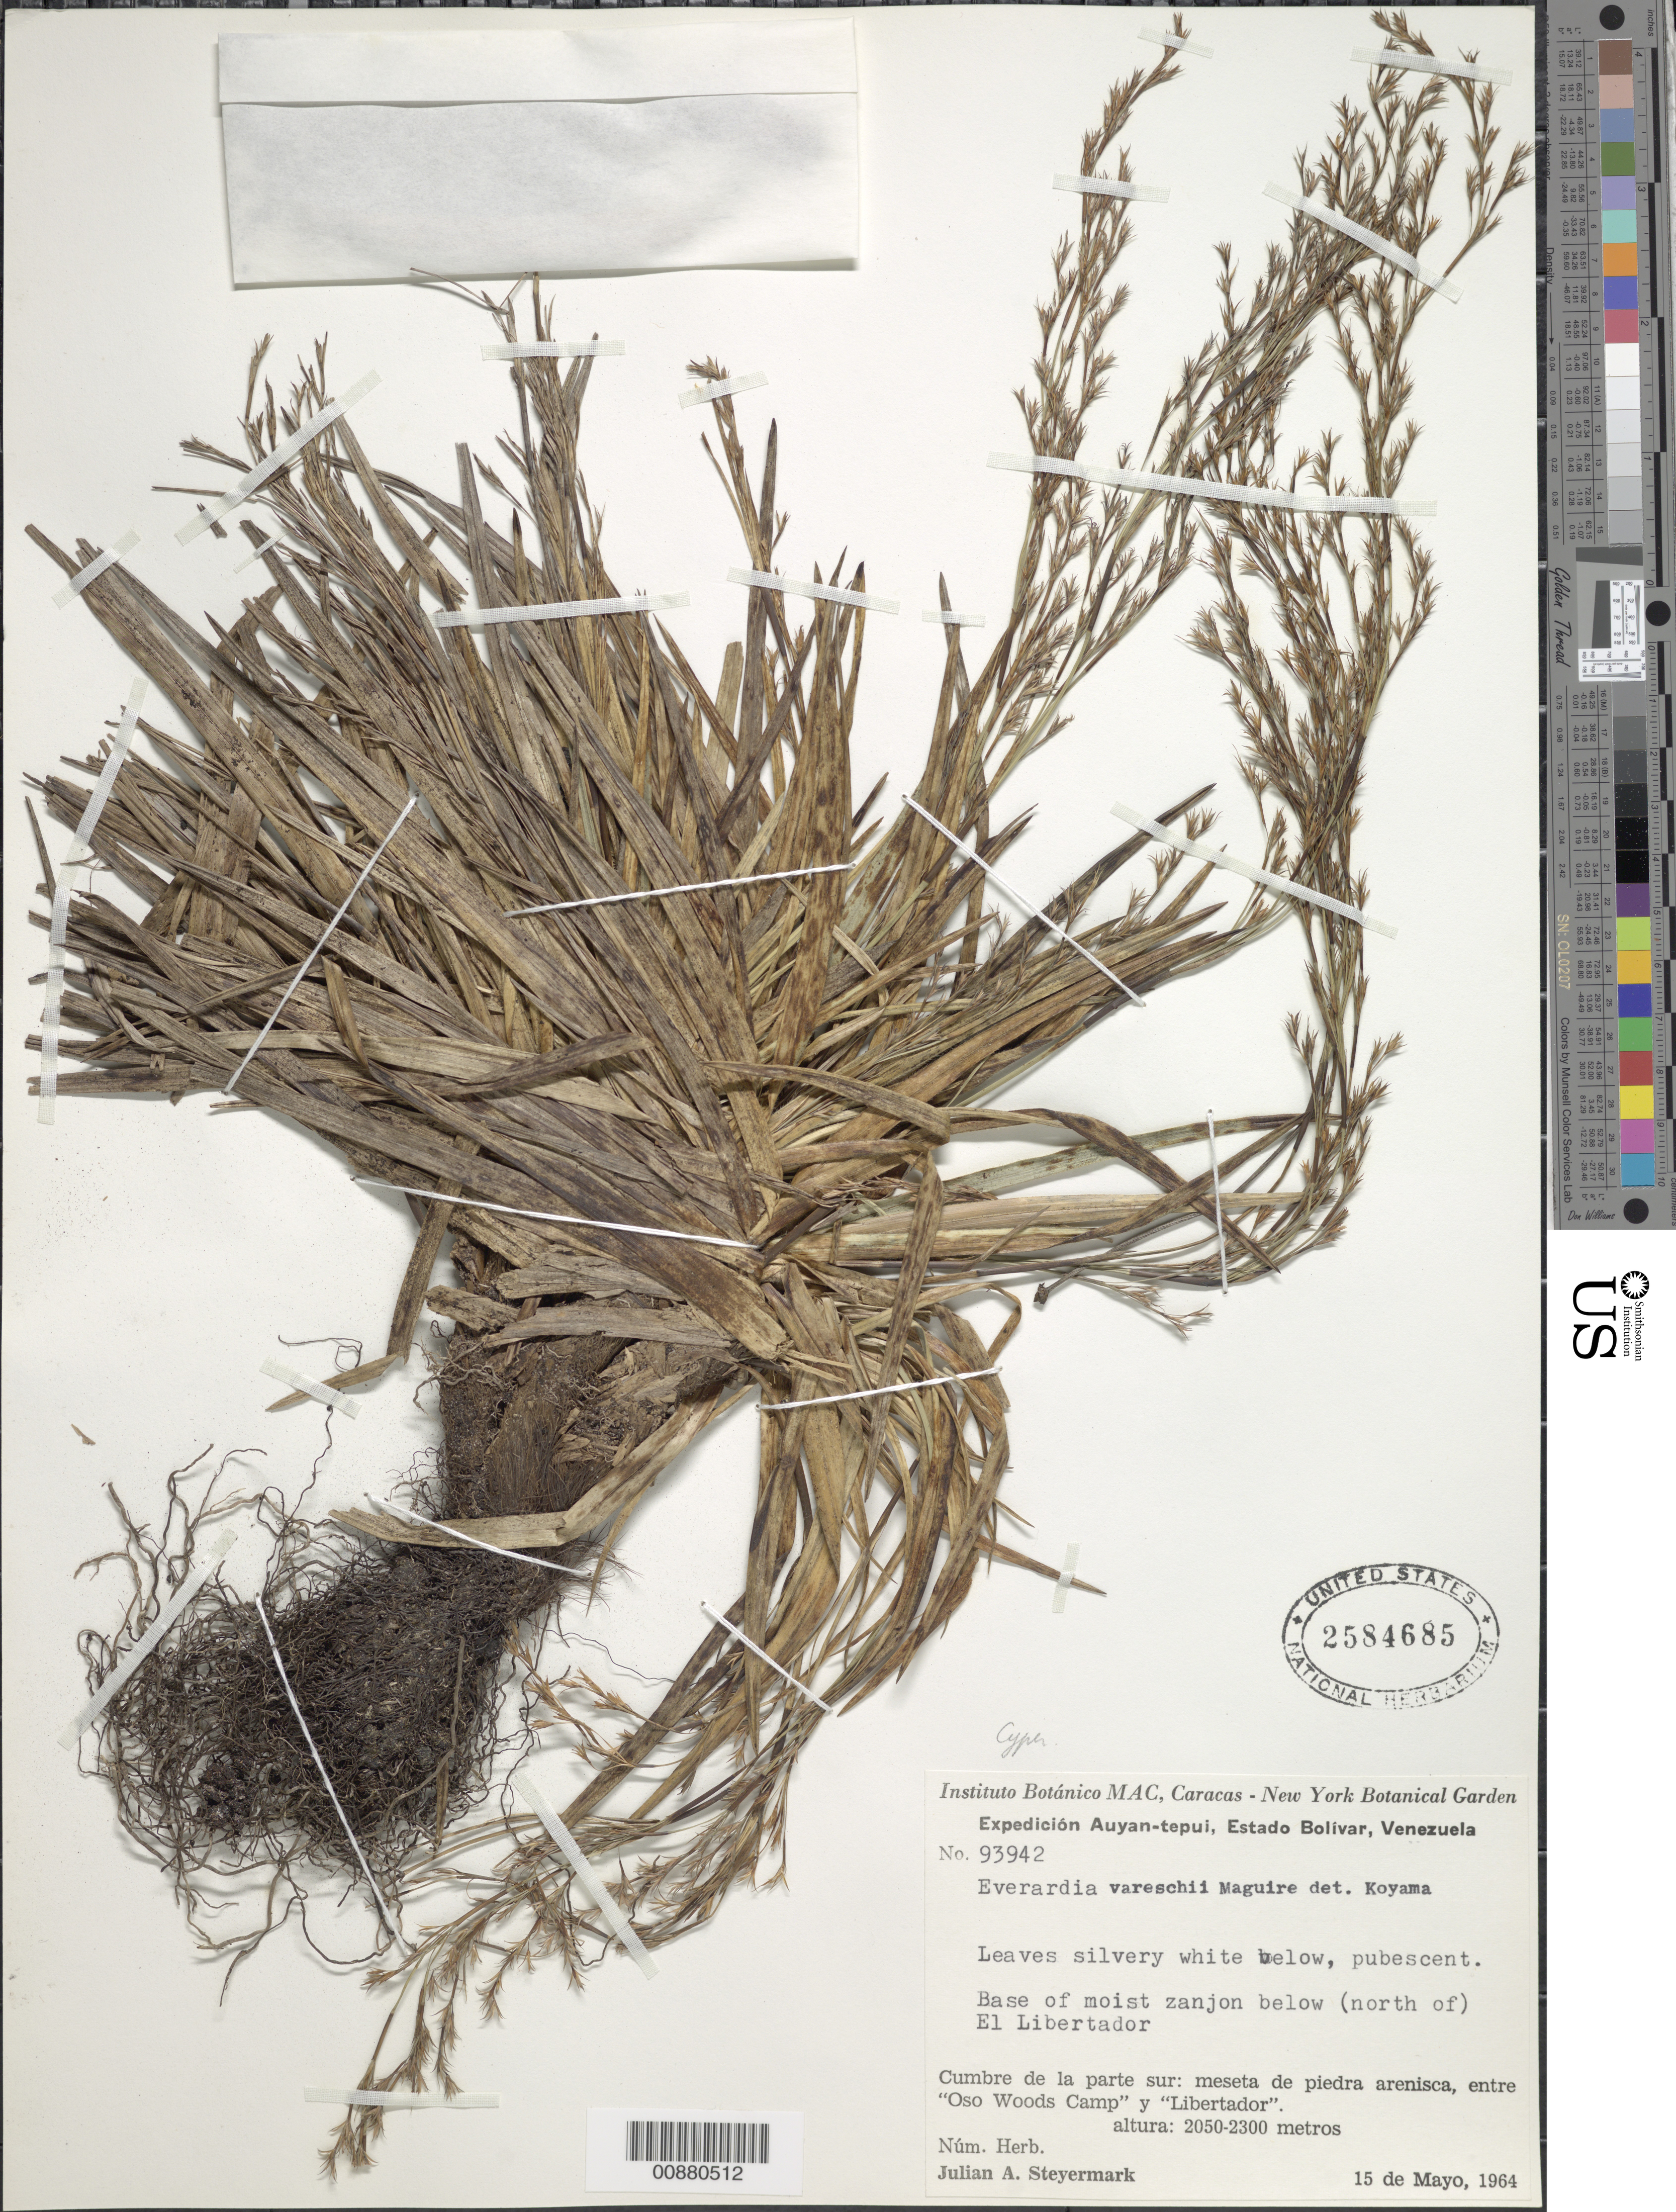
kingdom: Plantae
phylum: Tracheophyta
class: Liliopsida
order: Poales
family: Cyperaceae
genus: Cephalocarpus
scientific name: Cephalocarpus vareschii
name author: (Maguire) S.M. Costa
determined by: Strong, Mark T., (BOT), Smithsonian Institution - National Museum of Natural History (UNITED STATES)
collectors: J. Steyermark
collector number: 93942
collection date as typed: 15-May-64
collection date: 1964-05-15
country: Venezuela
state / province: Bolívar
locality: Auyan-tepuí, below (north of) El Libertador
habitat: Base of moist zanjon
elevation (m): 2050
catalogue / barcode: US 2584685